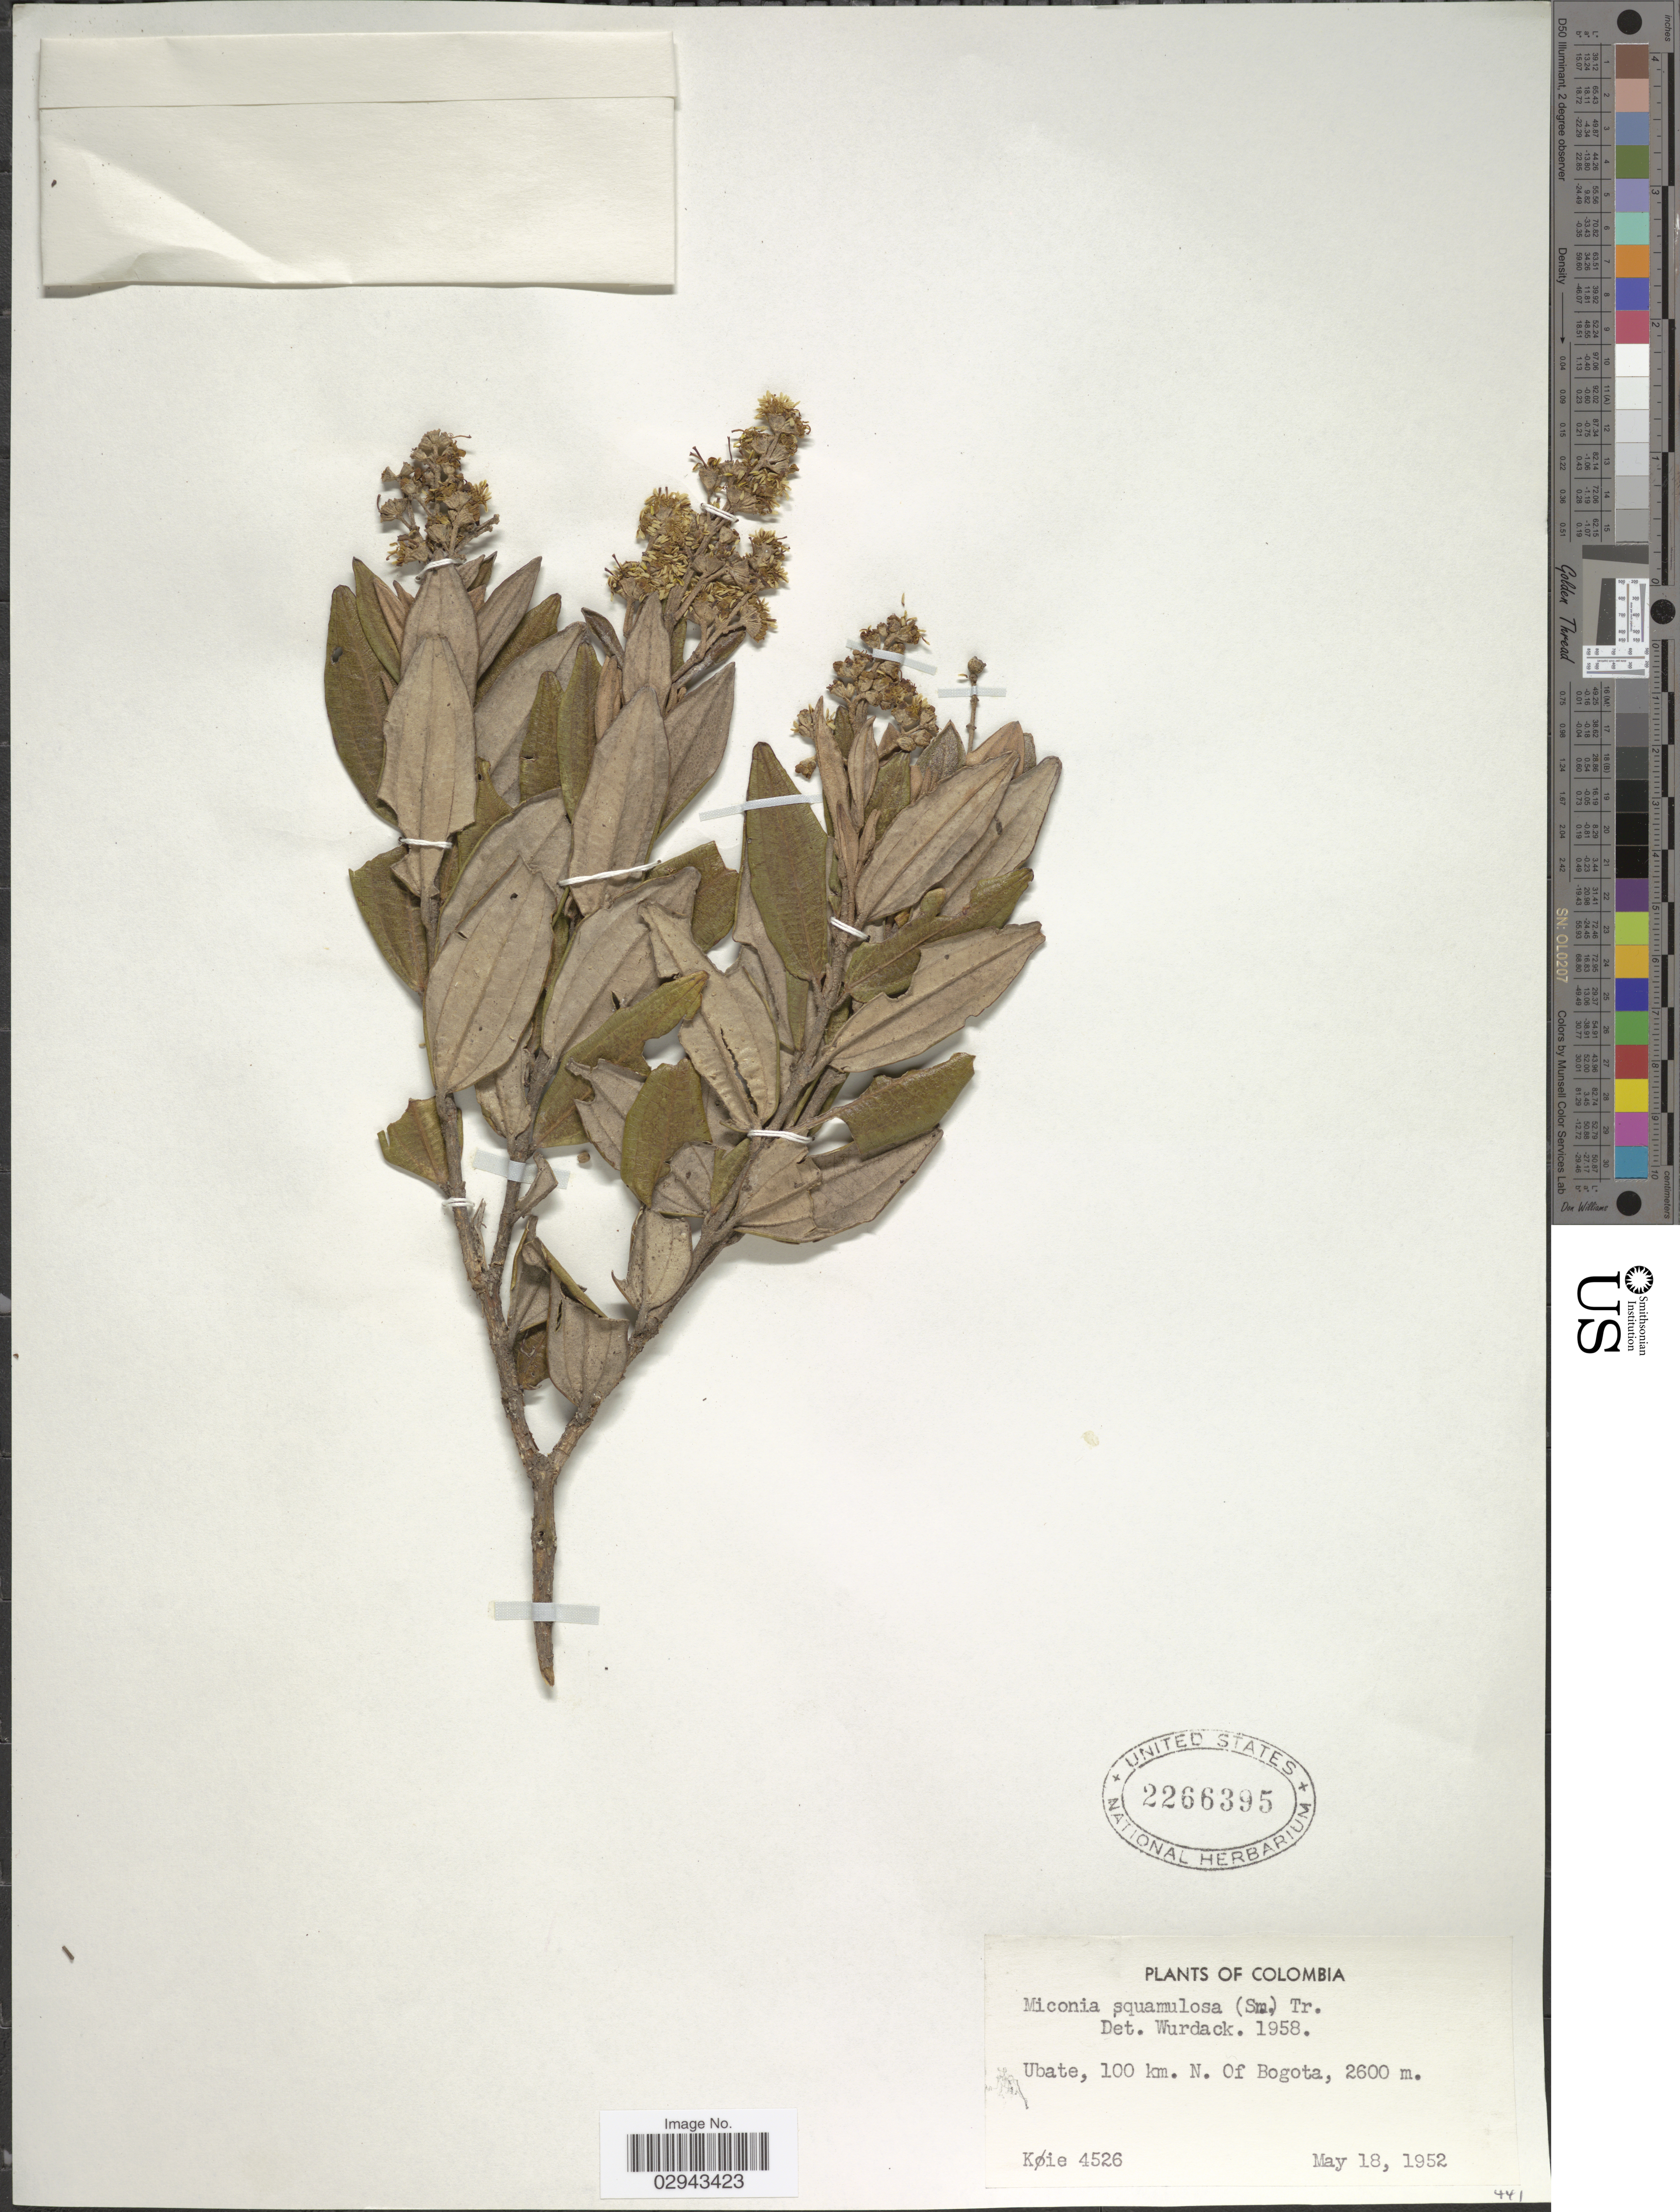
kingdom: Plantae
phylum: Tracheophyta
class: Magnoliopsida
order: Myrtales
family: Melastomataceae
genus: Miconia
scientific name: Miconia squamulosa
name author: (Sm.) Triana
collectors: Køie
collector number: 4526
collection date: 1952-05-18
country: Colombia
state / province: Bogota D.C.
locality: Ubate, 100 km. N Of Bogota.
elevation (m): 2600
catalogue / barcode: US 2266395